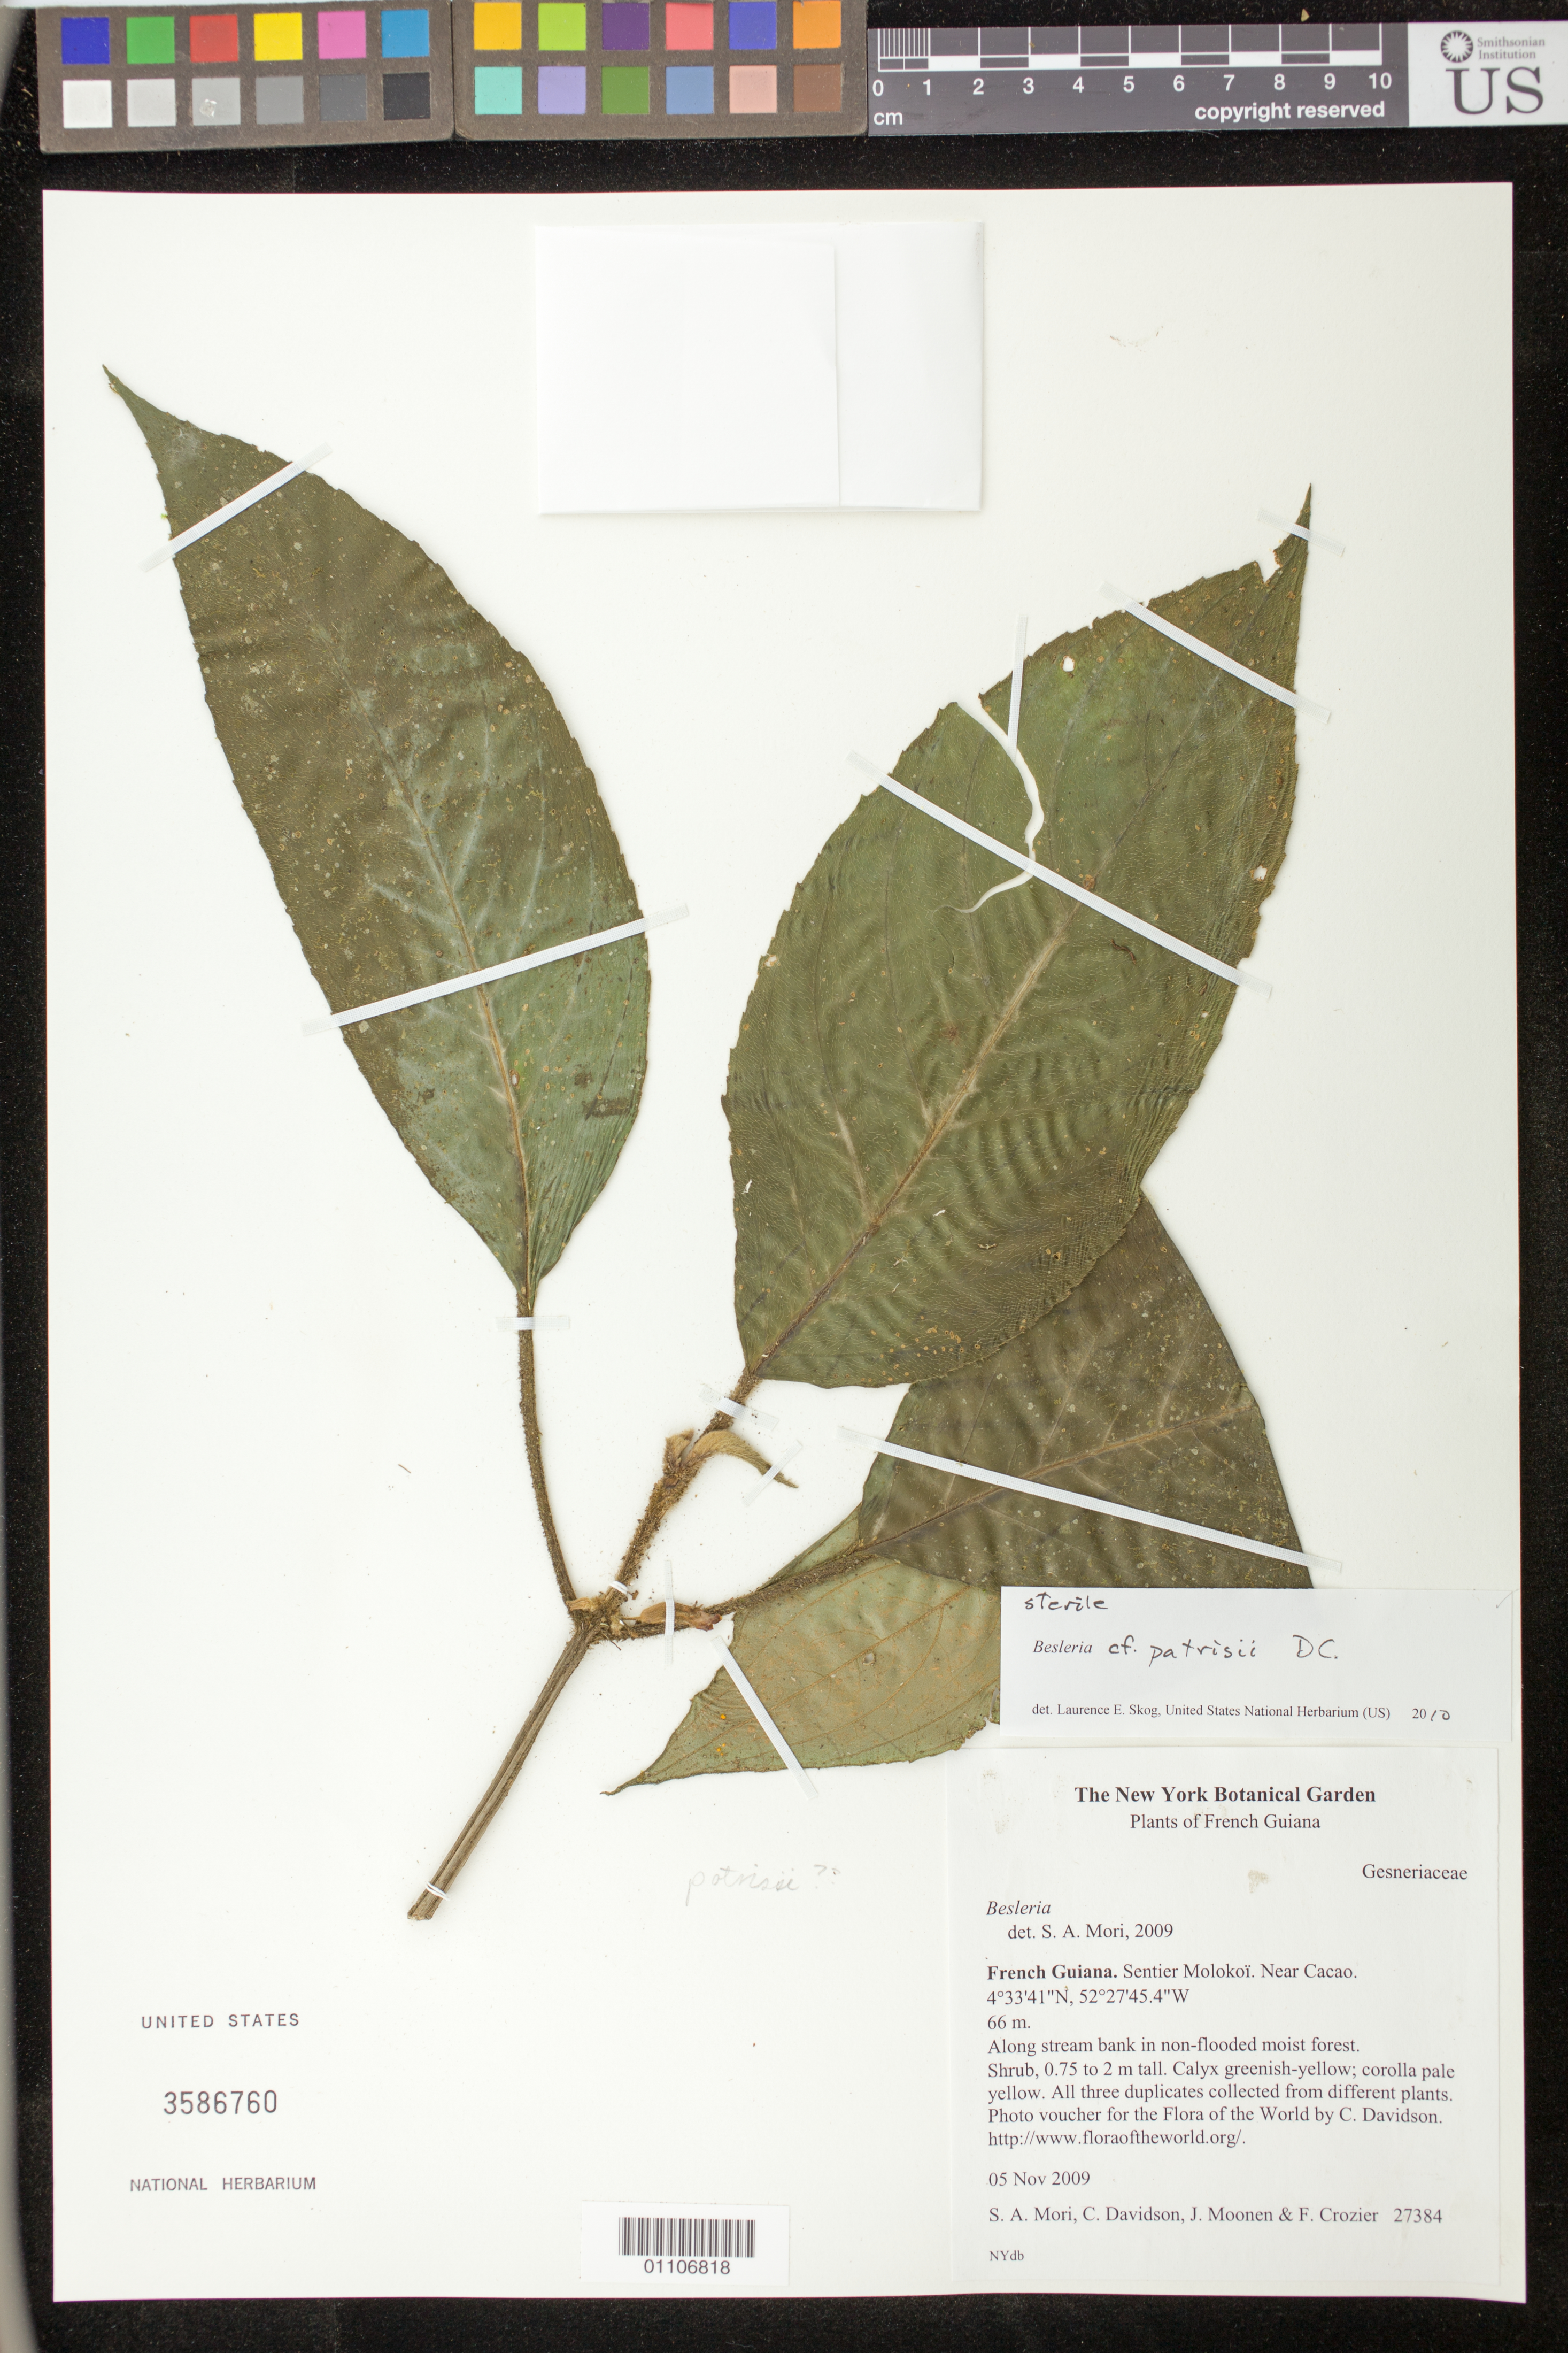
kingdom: Plantae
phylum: Tracheophyta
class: Magnoliopsida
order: Lamiales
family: Gesneriaceae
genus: Besleria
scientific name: Besleria patrisii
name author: DC.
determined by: Skog, Laurence E.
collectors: S. Mori, C. Davidson, J. Moonen & F. Crozier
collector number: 27384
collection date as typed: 05 Nov 2009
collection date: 2009-11-05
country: French Guiana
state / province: Cayenne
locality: Near Cacao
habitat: Along stream bank in non-flooded moist forest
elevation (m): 66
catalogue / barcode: US 3586760